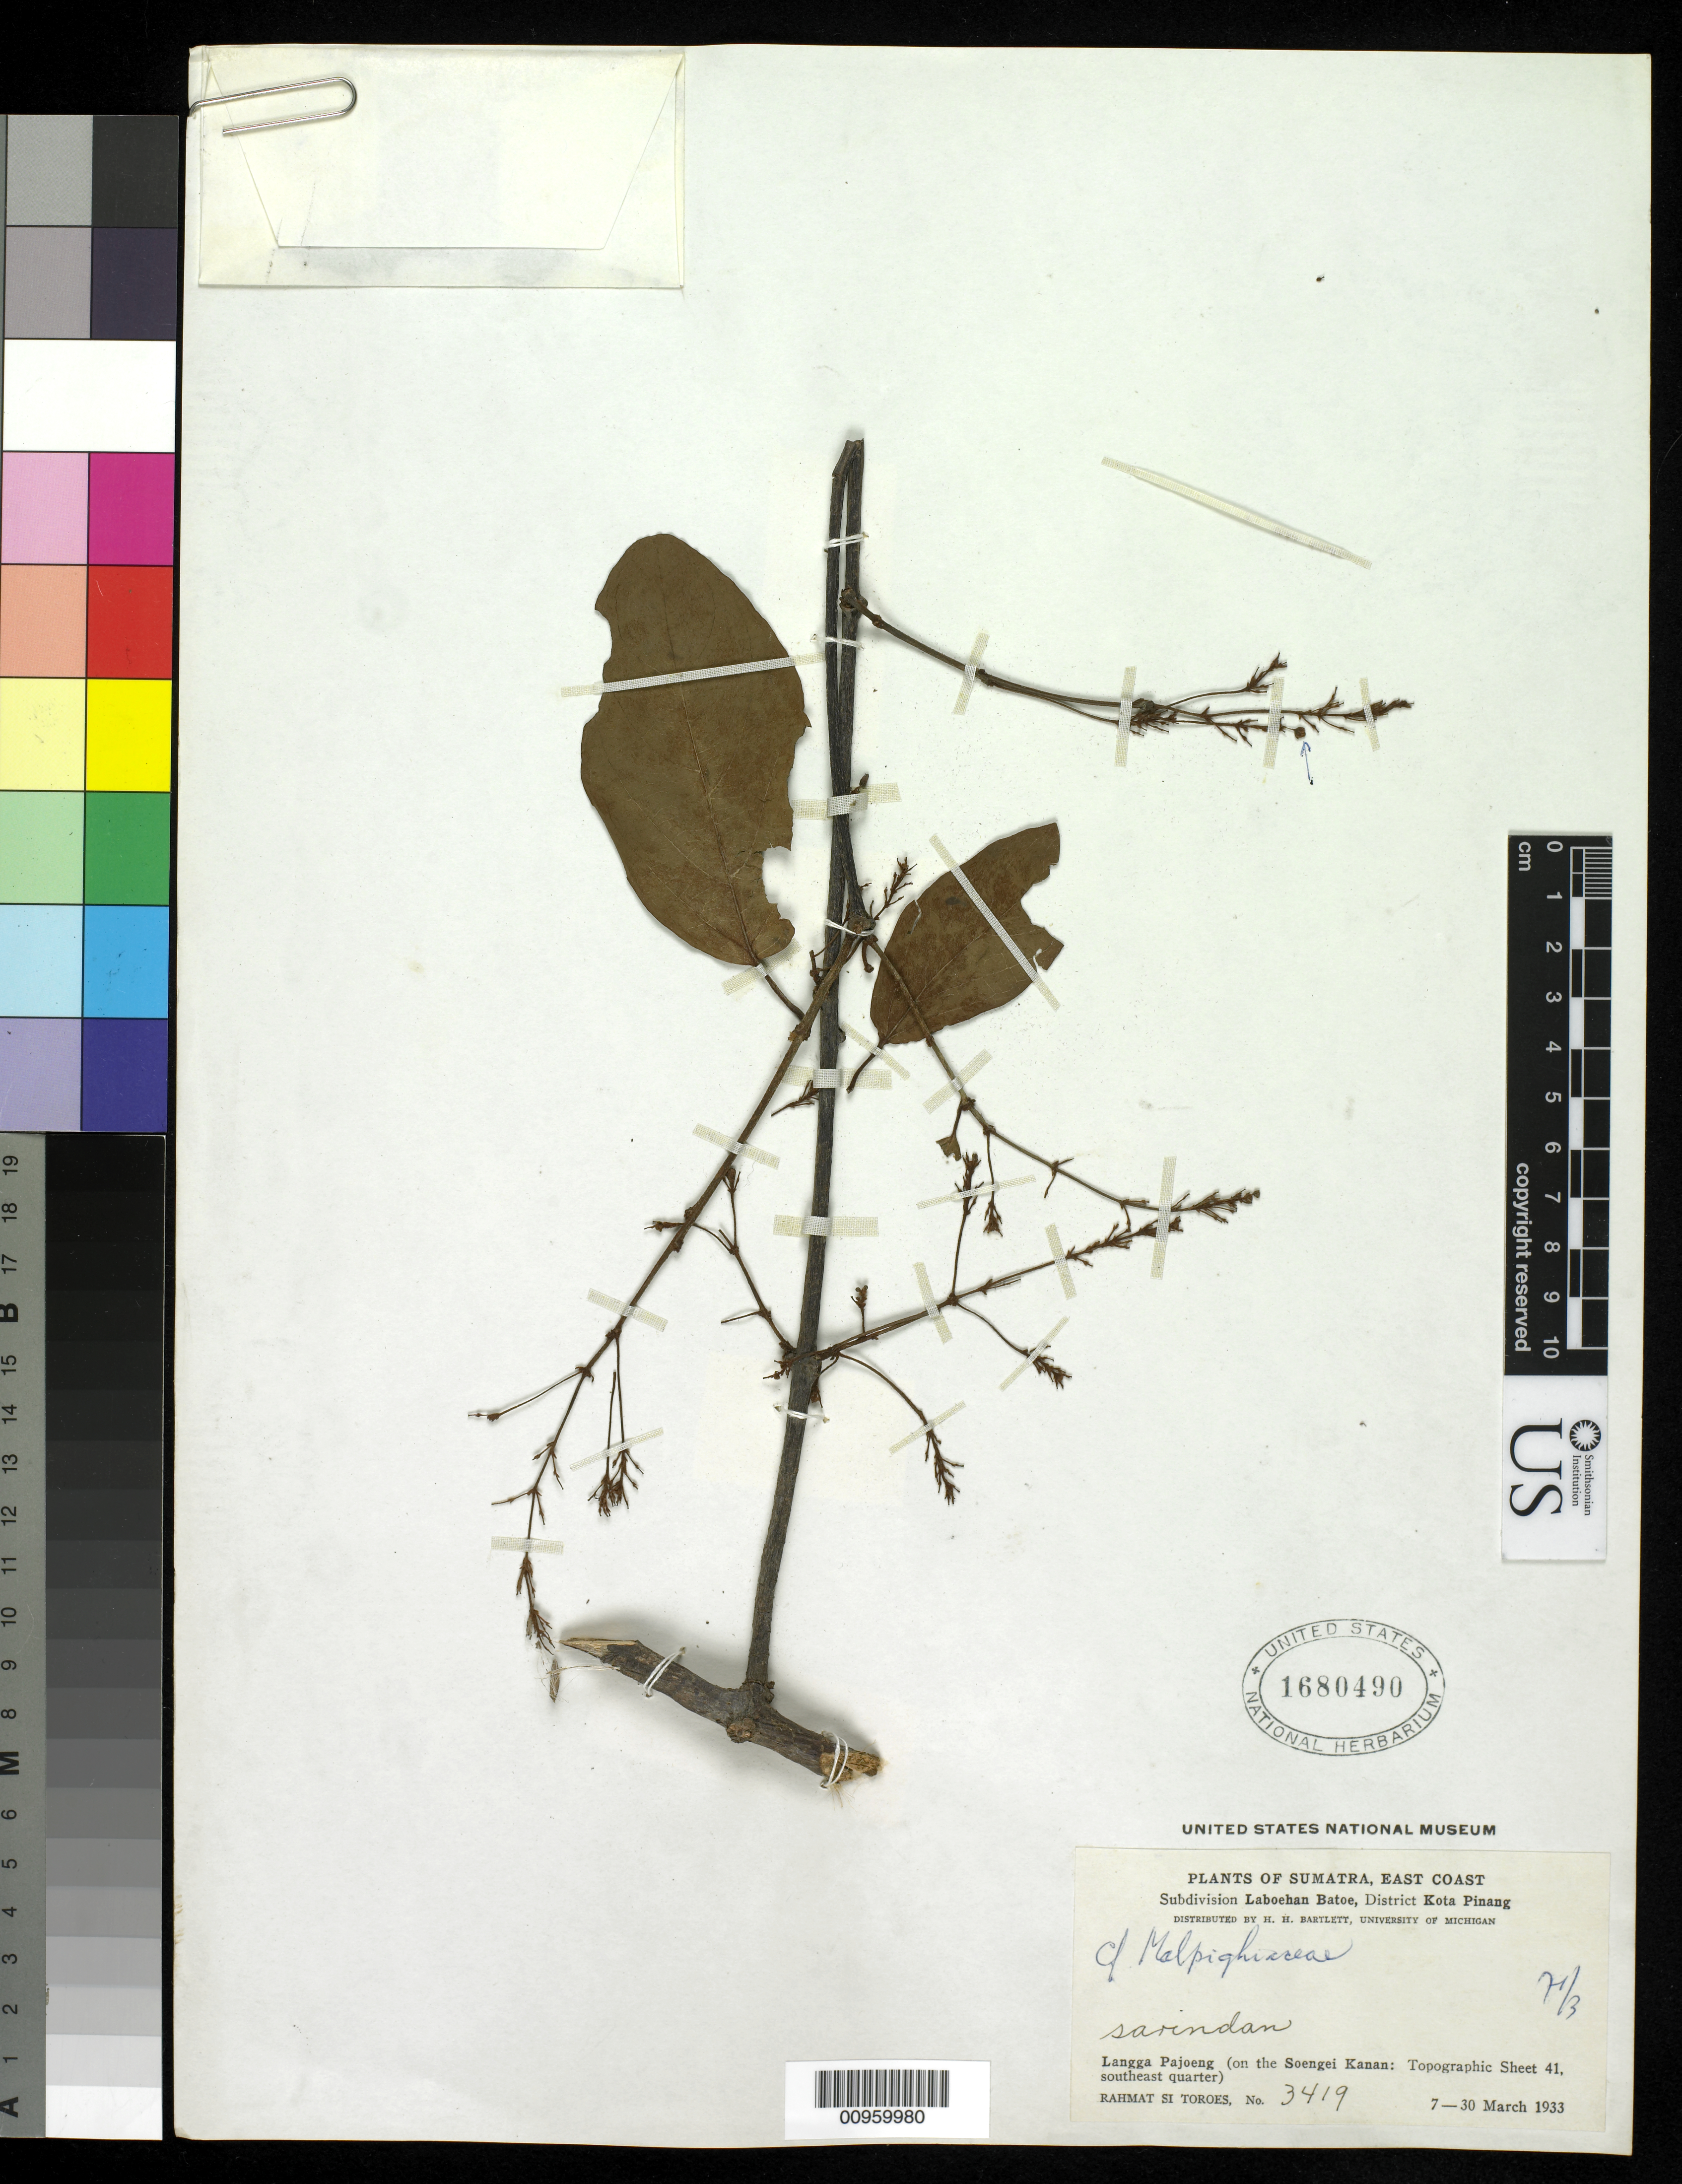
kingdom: Plantae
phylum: Tracheophyta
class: Magnoliopsida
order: Malpighiales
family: Malpighiaceae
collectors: Rahmat Si Boeea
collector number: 3419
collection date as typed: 07 Mar 1933 to 30 Mar 1933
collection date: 1933-03-07/1933-03-30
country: Indonesia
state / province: Sumatra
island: Sumatra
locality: Langga Pajoeng on the Soengei Kanan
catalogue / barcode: US 1680490